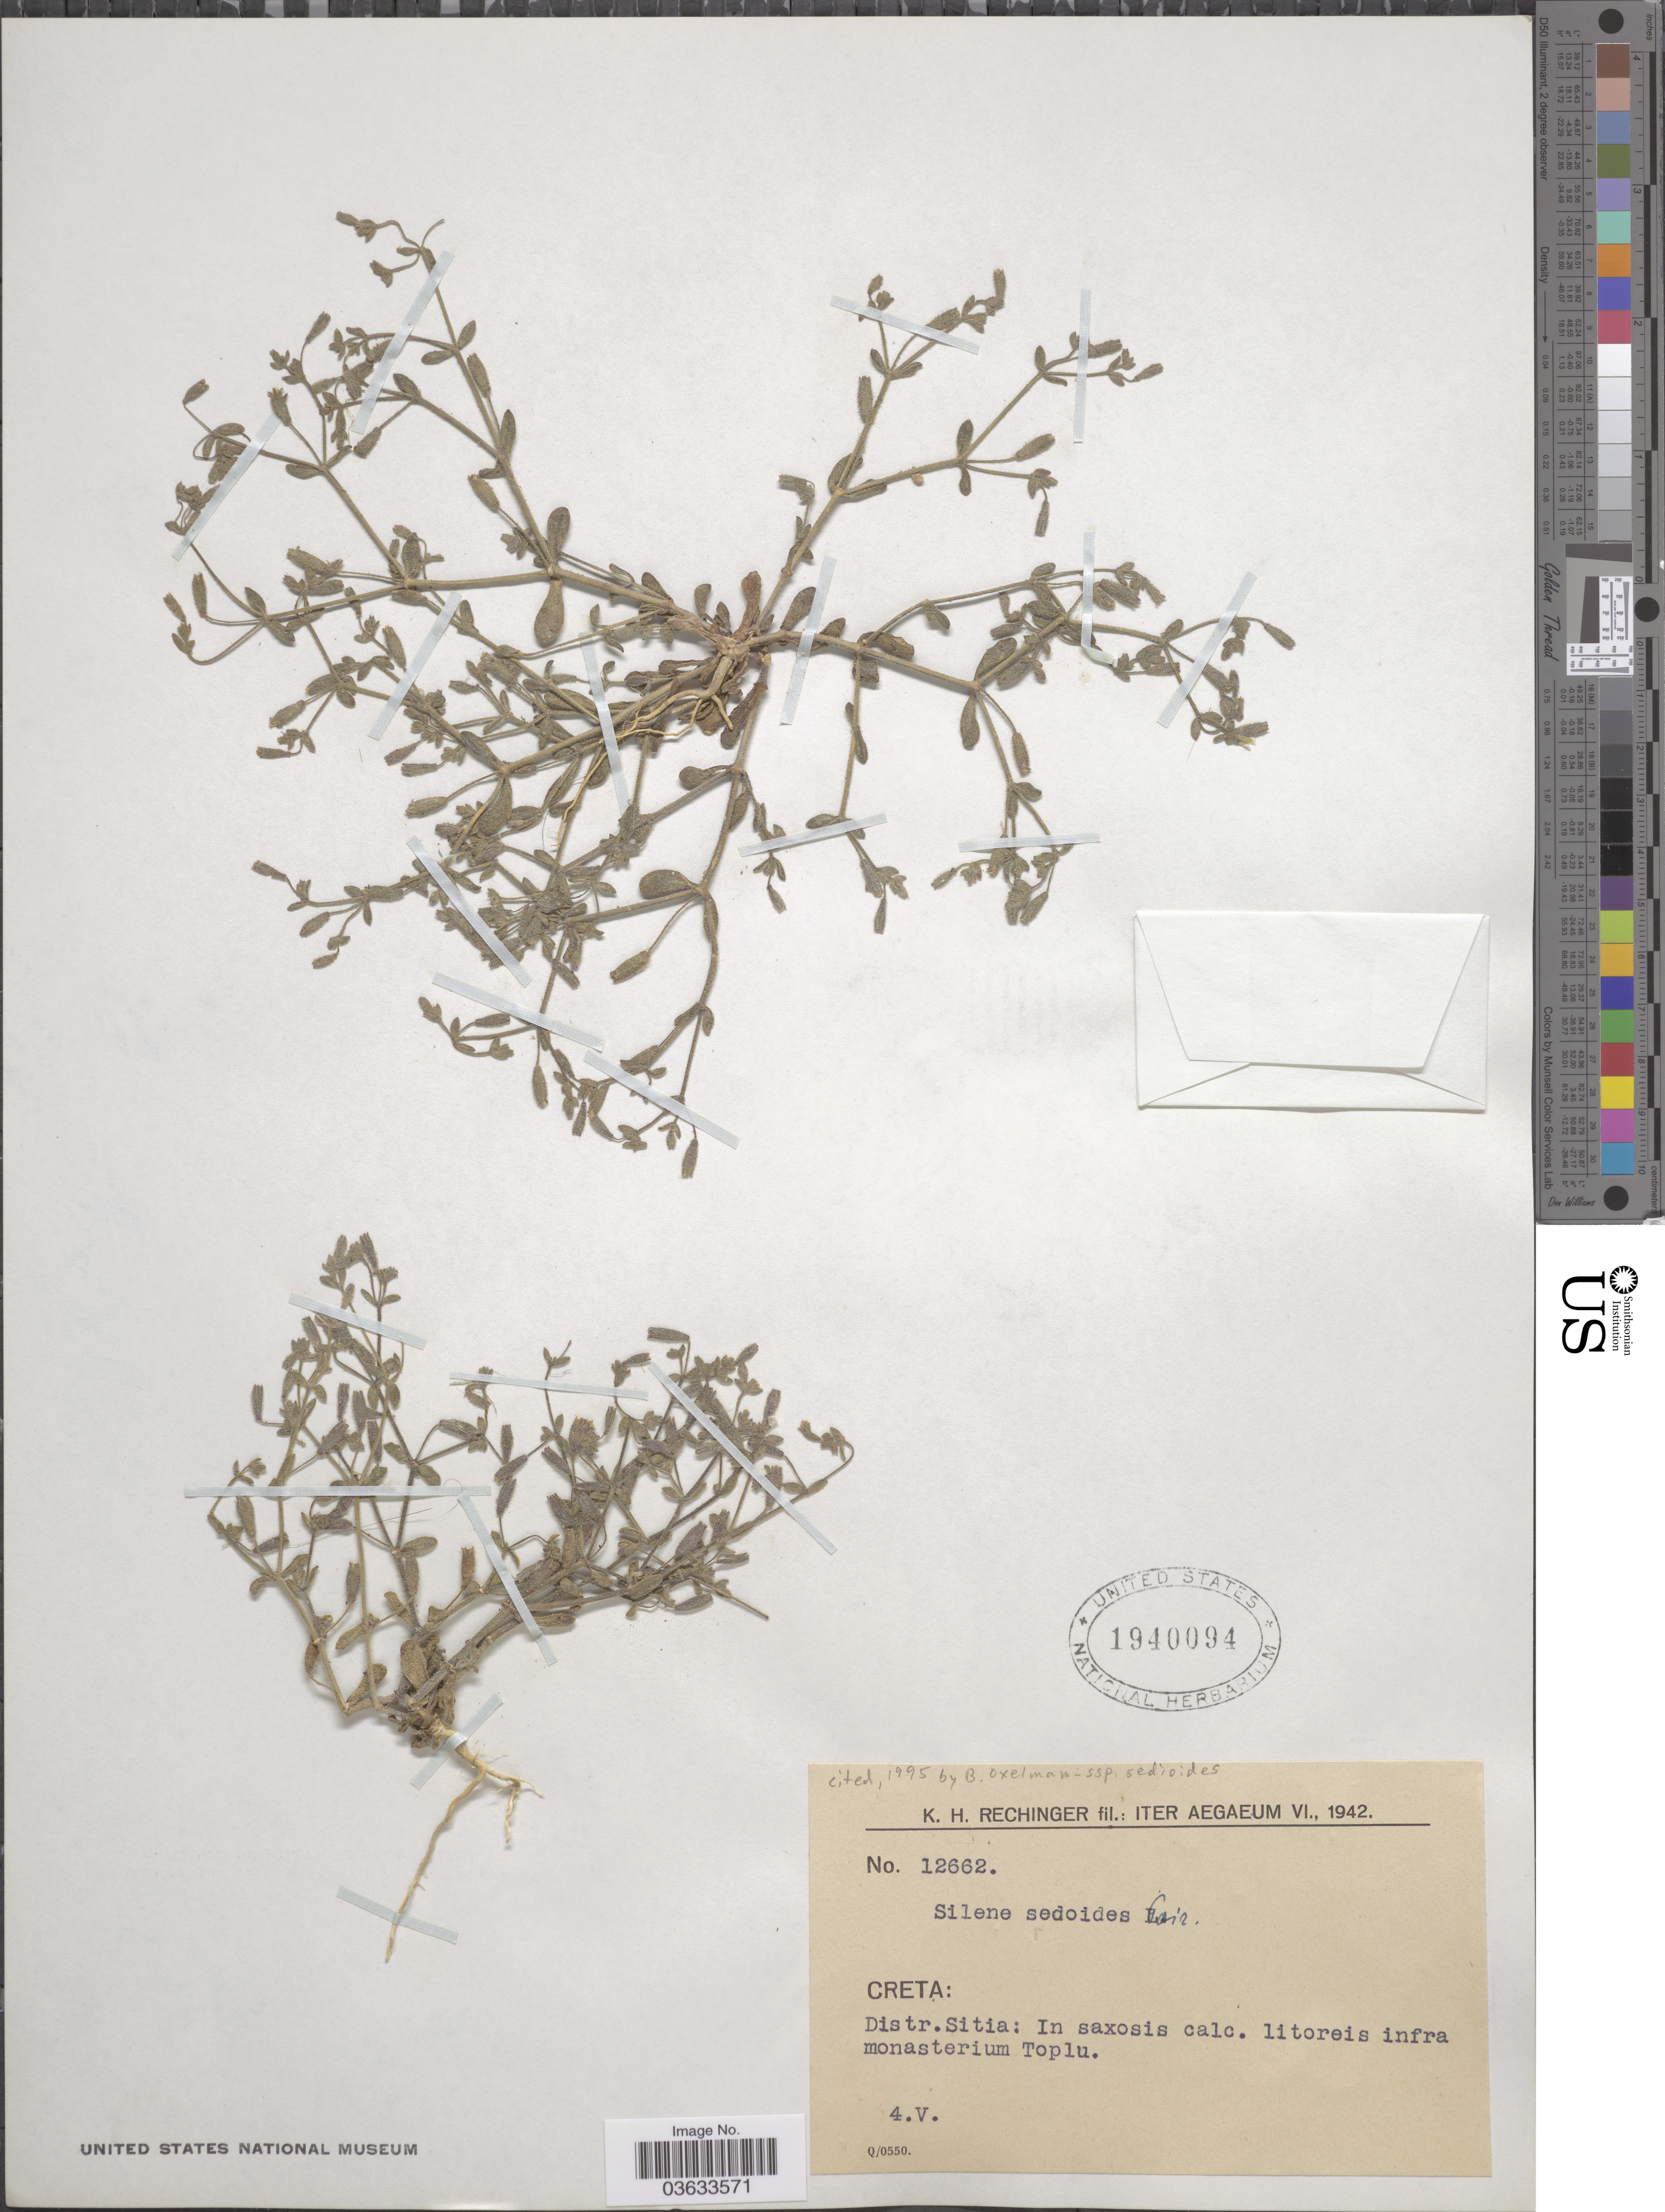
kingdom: Plantae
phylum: Tracheophyta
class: Magnoliopsida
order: Caryophyllales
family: Caryophyllaceae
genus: Silene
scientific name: Silene sedoides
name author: Poir.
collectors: K. H. Rechinger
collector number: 12662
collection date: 1942-05-04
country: Greece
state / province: Crete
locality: Aegæum. Creta: Distr. Sitia: In saxosis calc. litoreis infra monasterium Toplu.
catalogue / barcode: US 1940094